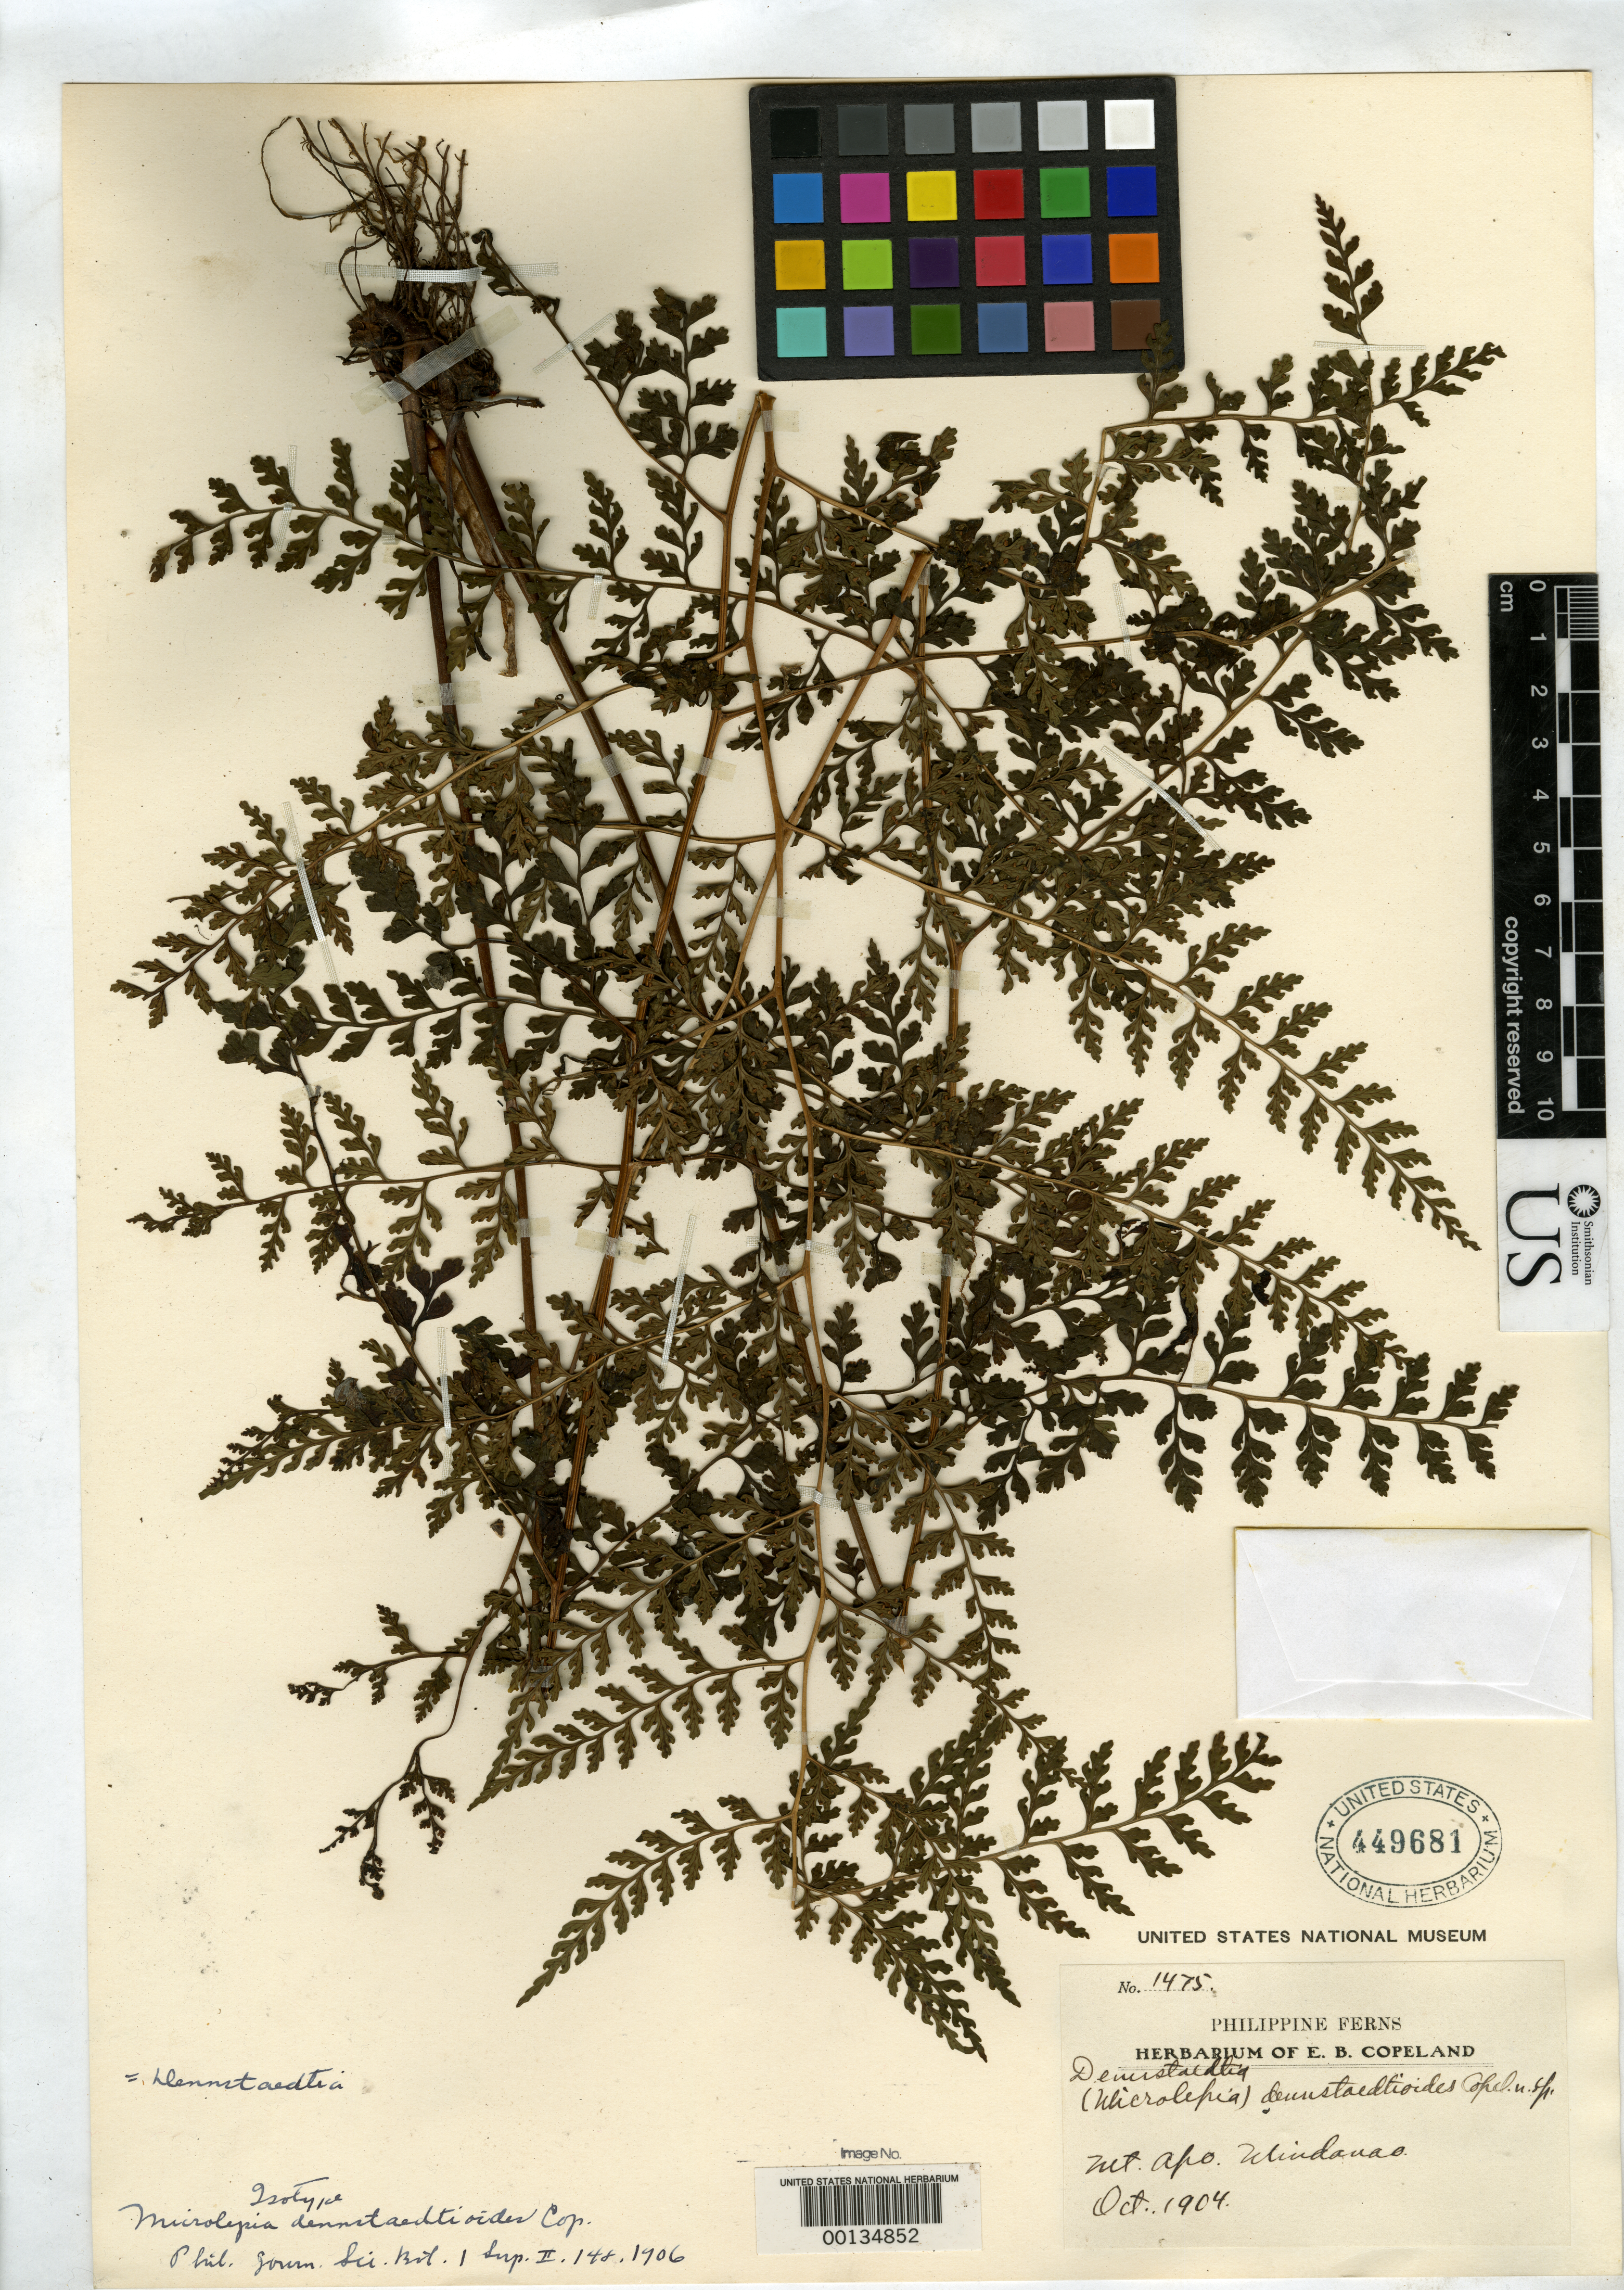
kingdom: Plantae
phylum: Tracheophyta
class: Polypodiopsida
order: Polypodiales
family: Dennstaedtiaceae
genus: Microlepia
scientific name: Microlepia dennstaedtioides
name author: Copel.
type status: Isotype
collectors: E. B. Copeland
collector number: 1475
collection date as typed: Oct 1904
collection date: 1904-10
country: Philippines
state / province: Davao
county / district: Davao del Sur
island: Mindanao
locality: Mount Apo.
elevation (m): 1800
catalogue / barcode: US 449681